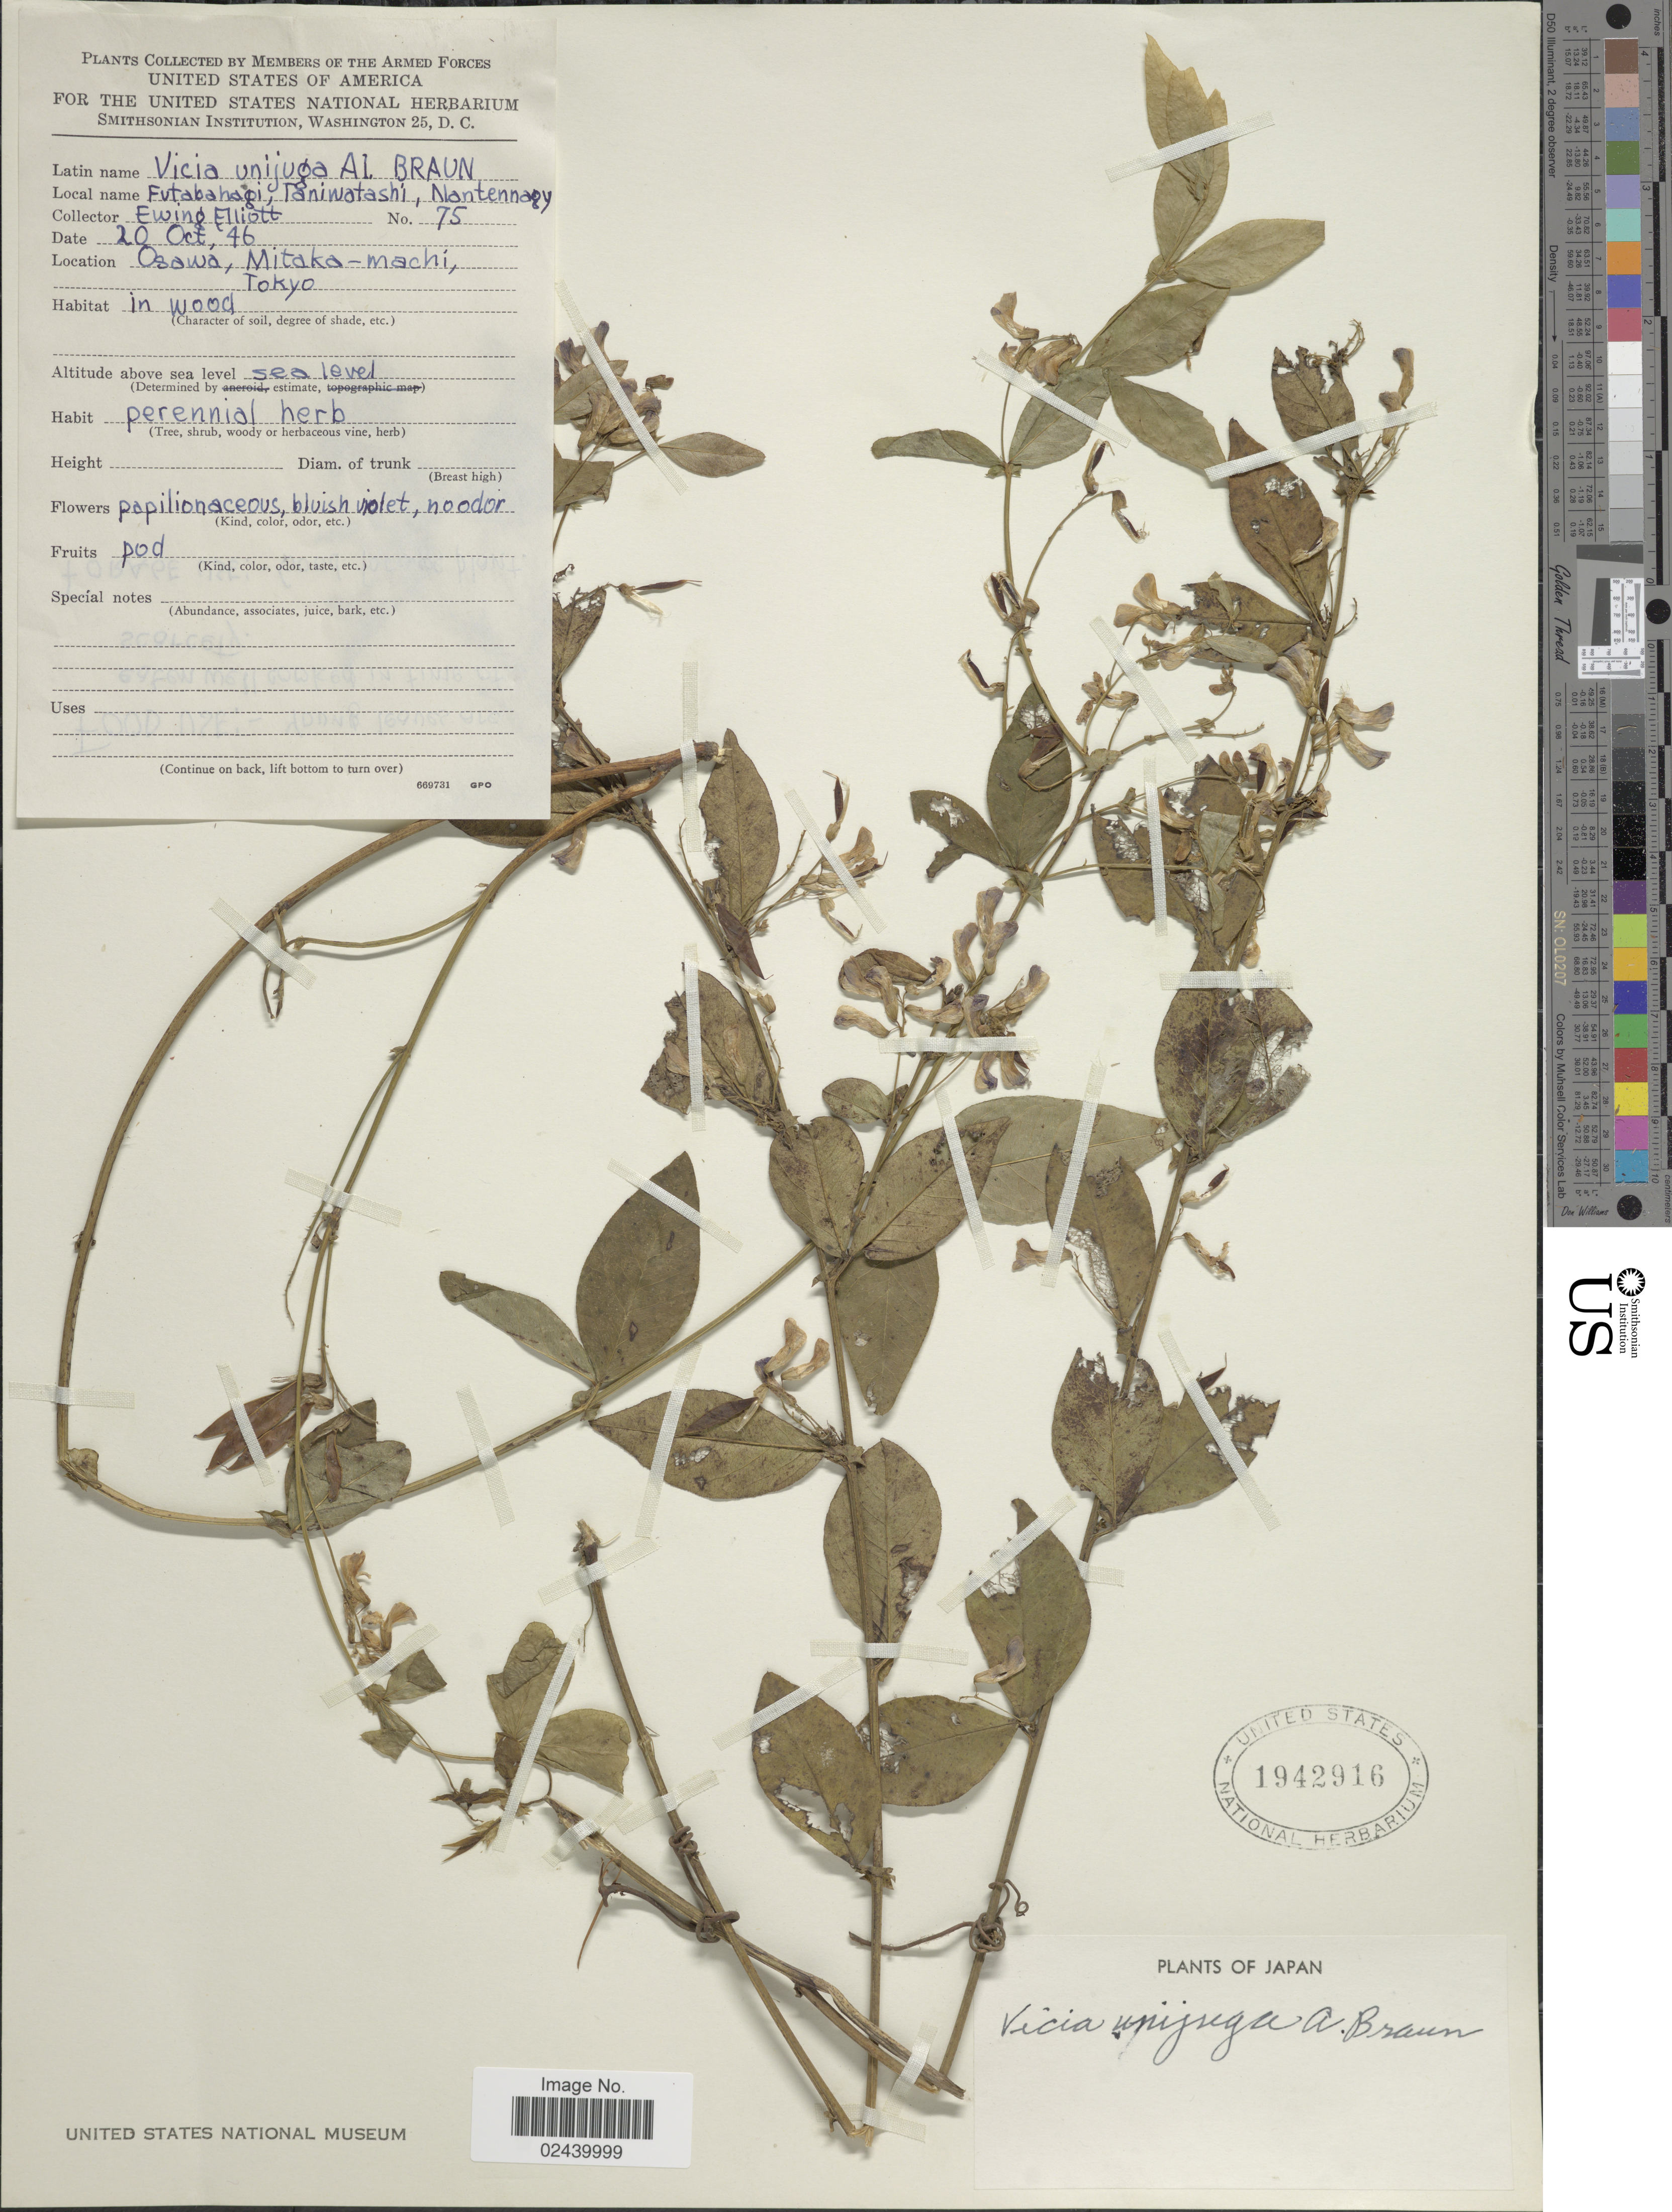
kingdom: Plantae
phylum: Tracheophyta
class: Magnoliopsida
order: Fabales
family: Fabaceae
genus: Vicia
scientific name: Vicia unijuga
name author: A. Braun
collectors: E. Elliott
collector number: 75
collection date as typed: Transcribed d/m/y: 20/10/46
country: Japan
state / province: Tokyo, Federal City of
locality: Osawa, Mitaka-machi, in wood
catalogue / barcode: US 1942916